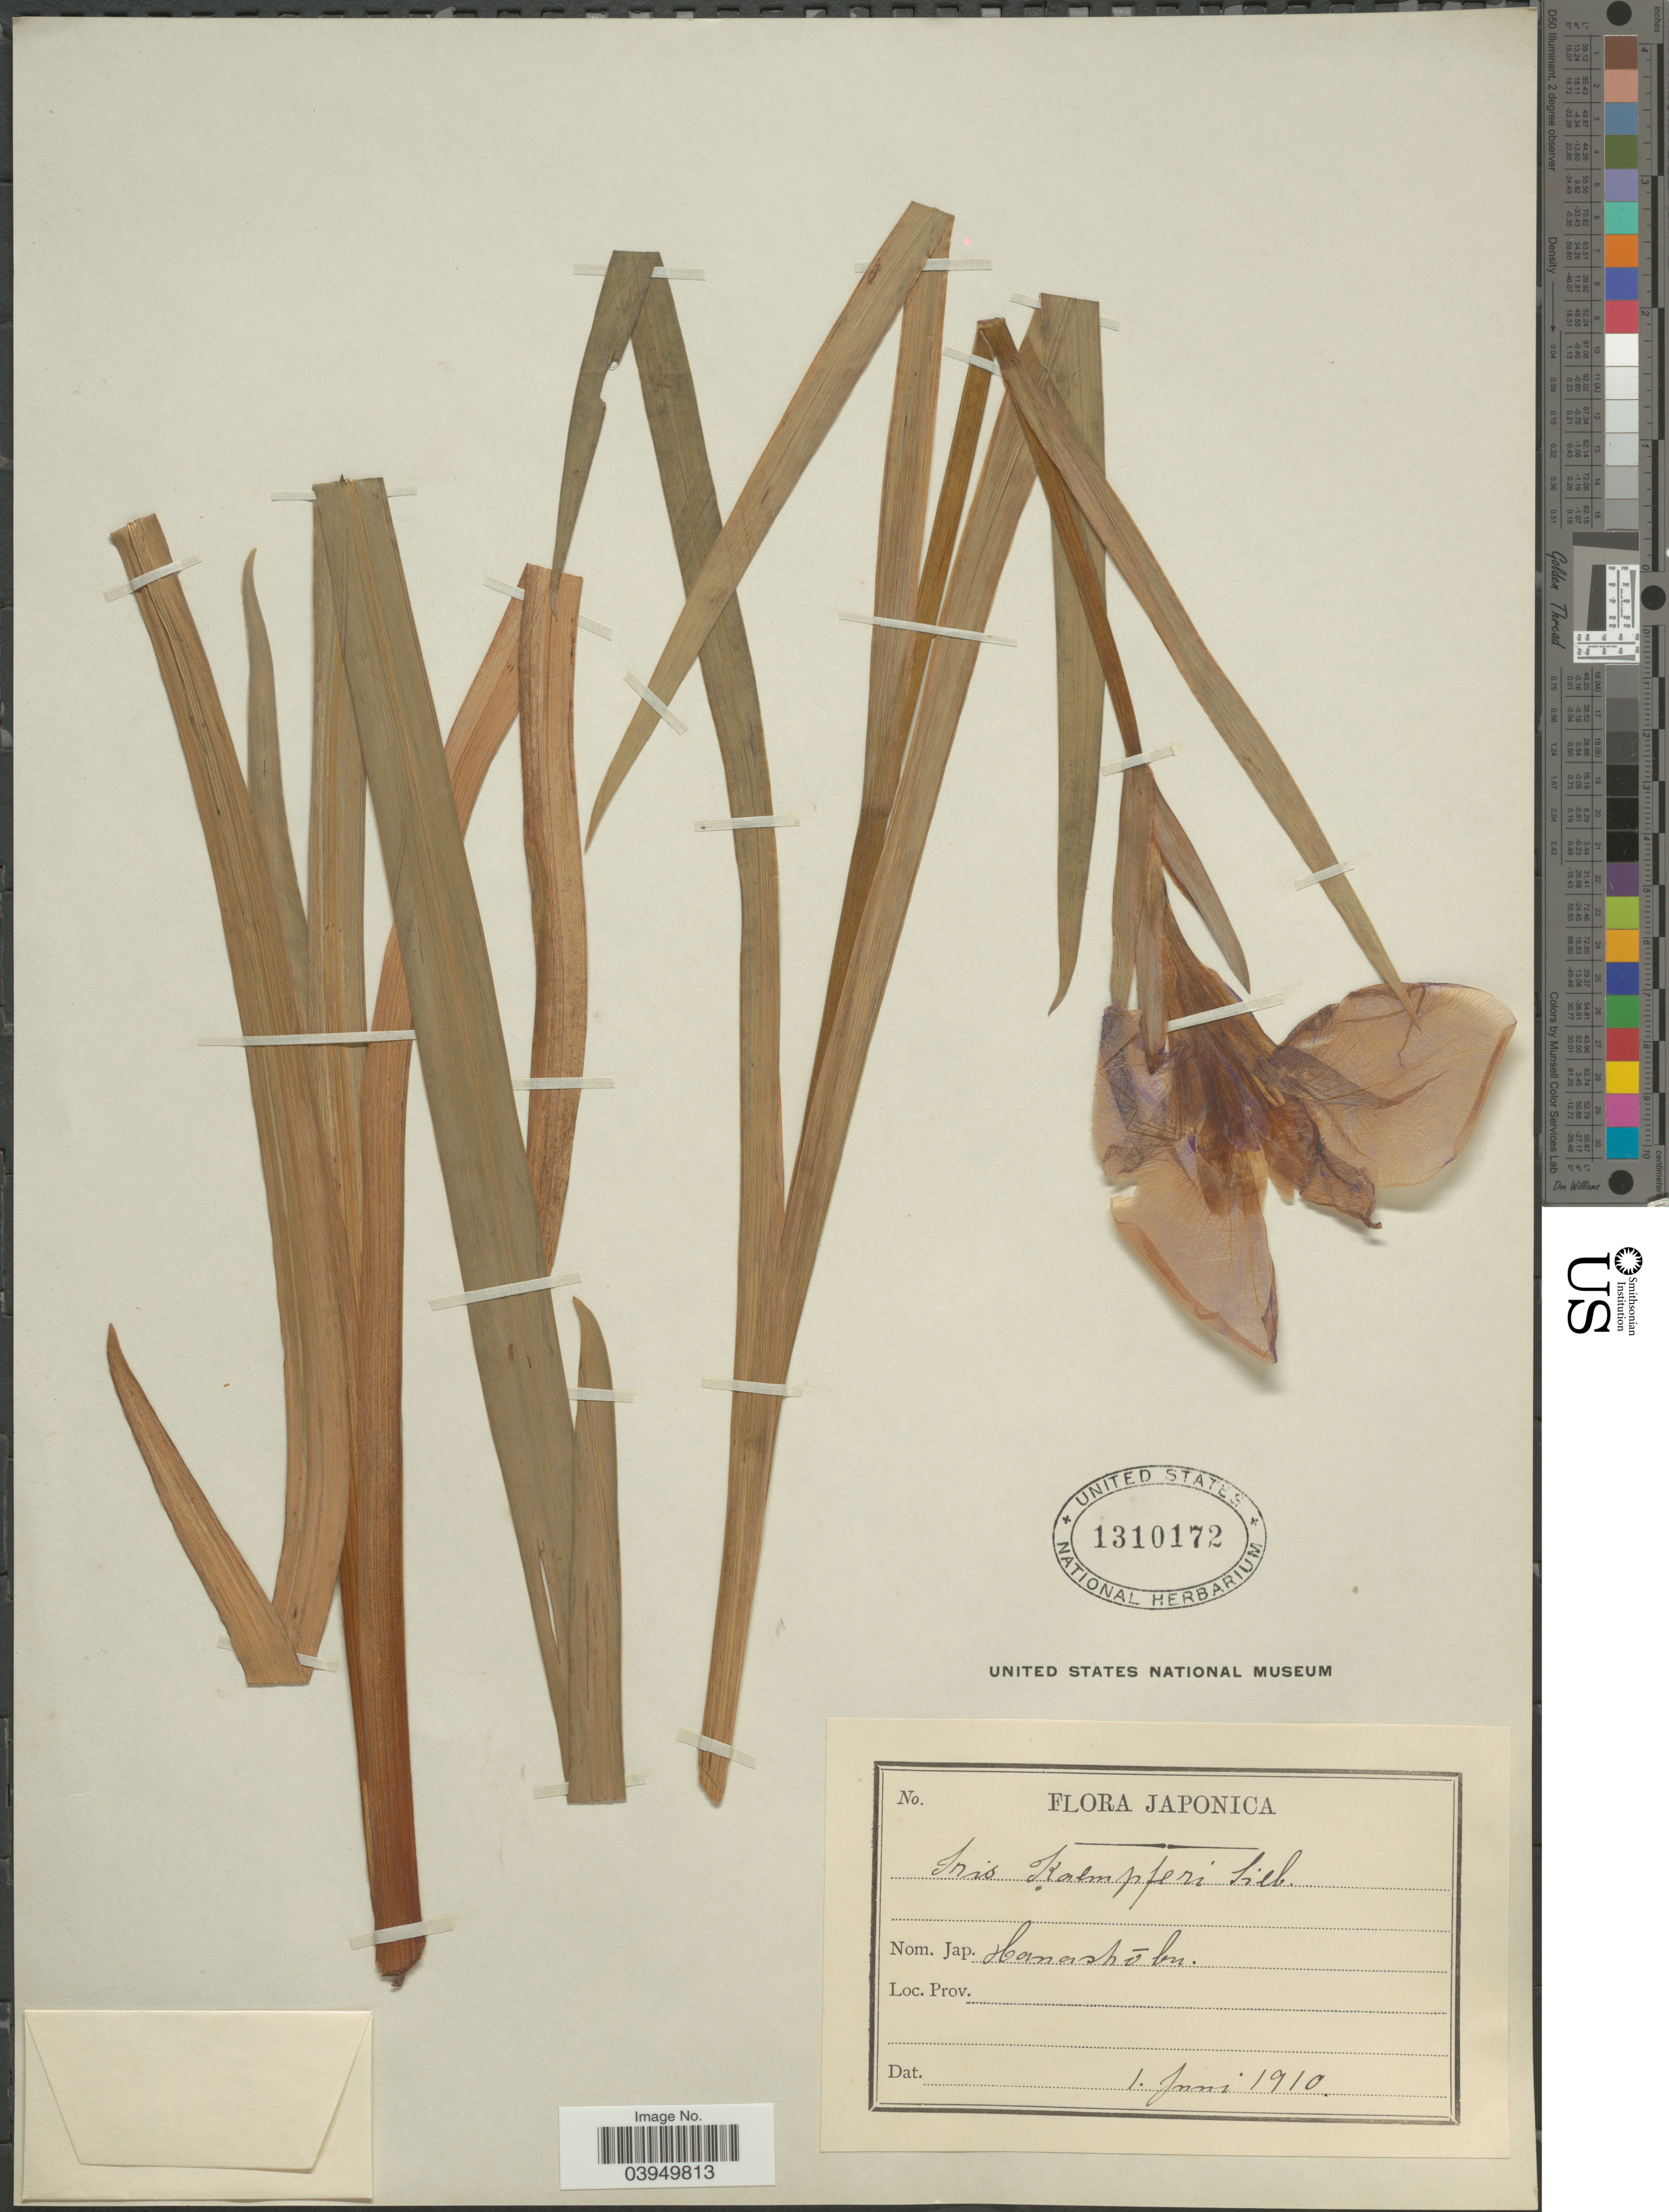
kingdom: Plantae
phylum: Tracheophyta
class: Liliopsida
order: Asparagales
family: Iridaceae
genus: Iris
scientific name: Iris kaempferi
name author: Siebold ex Lem.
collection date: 1910-06-01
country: Japan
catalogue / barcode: US 1310172